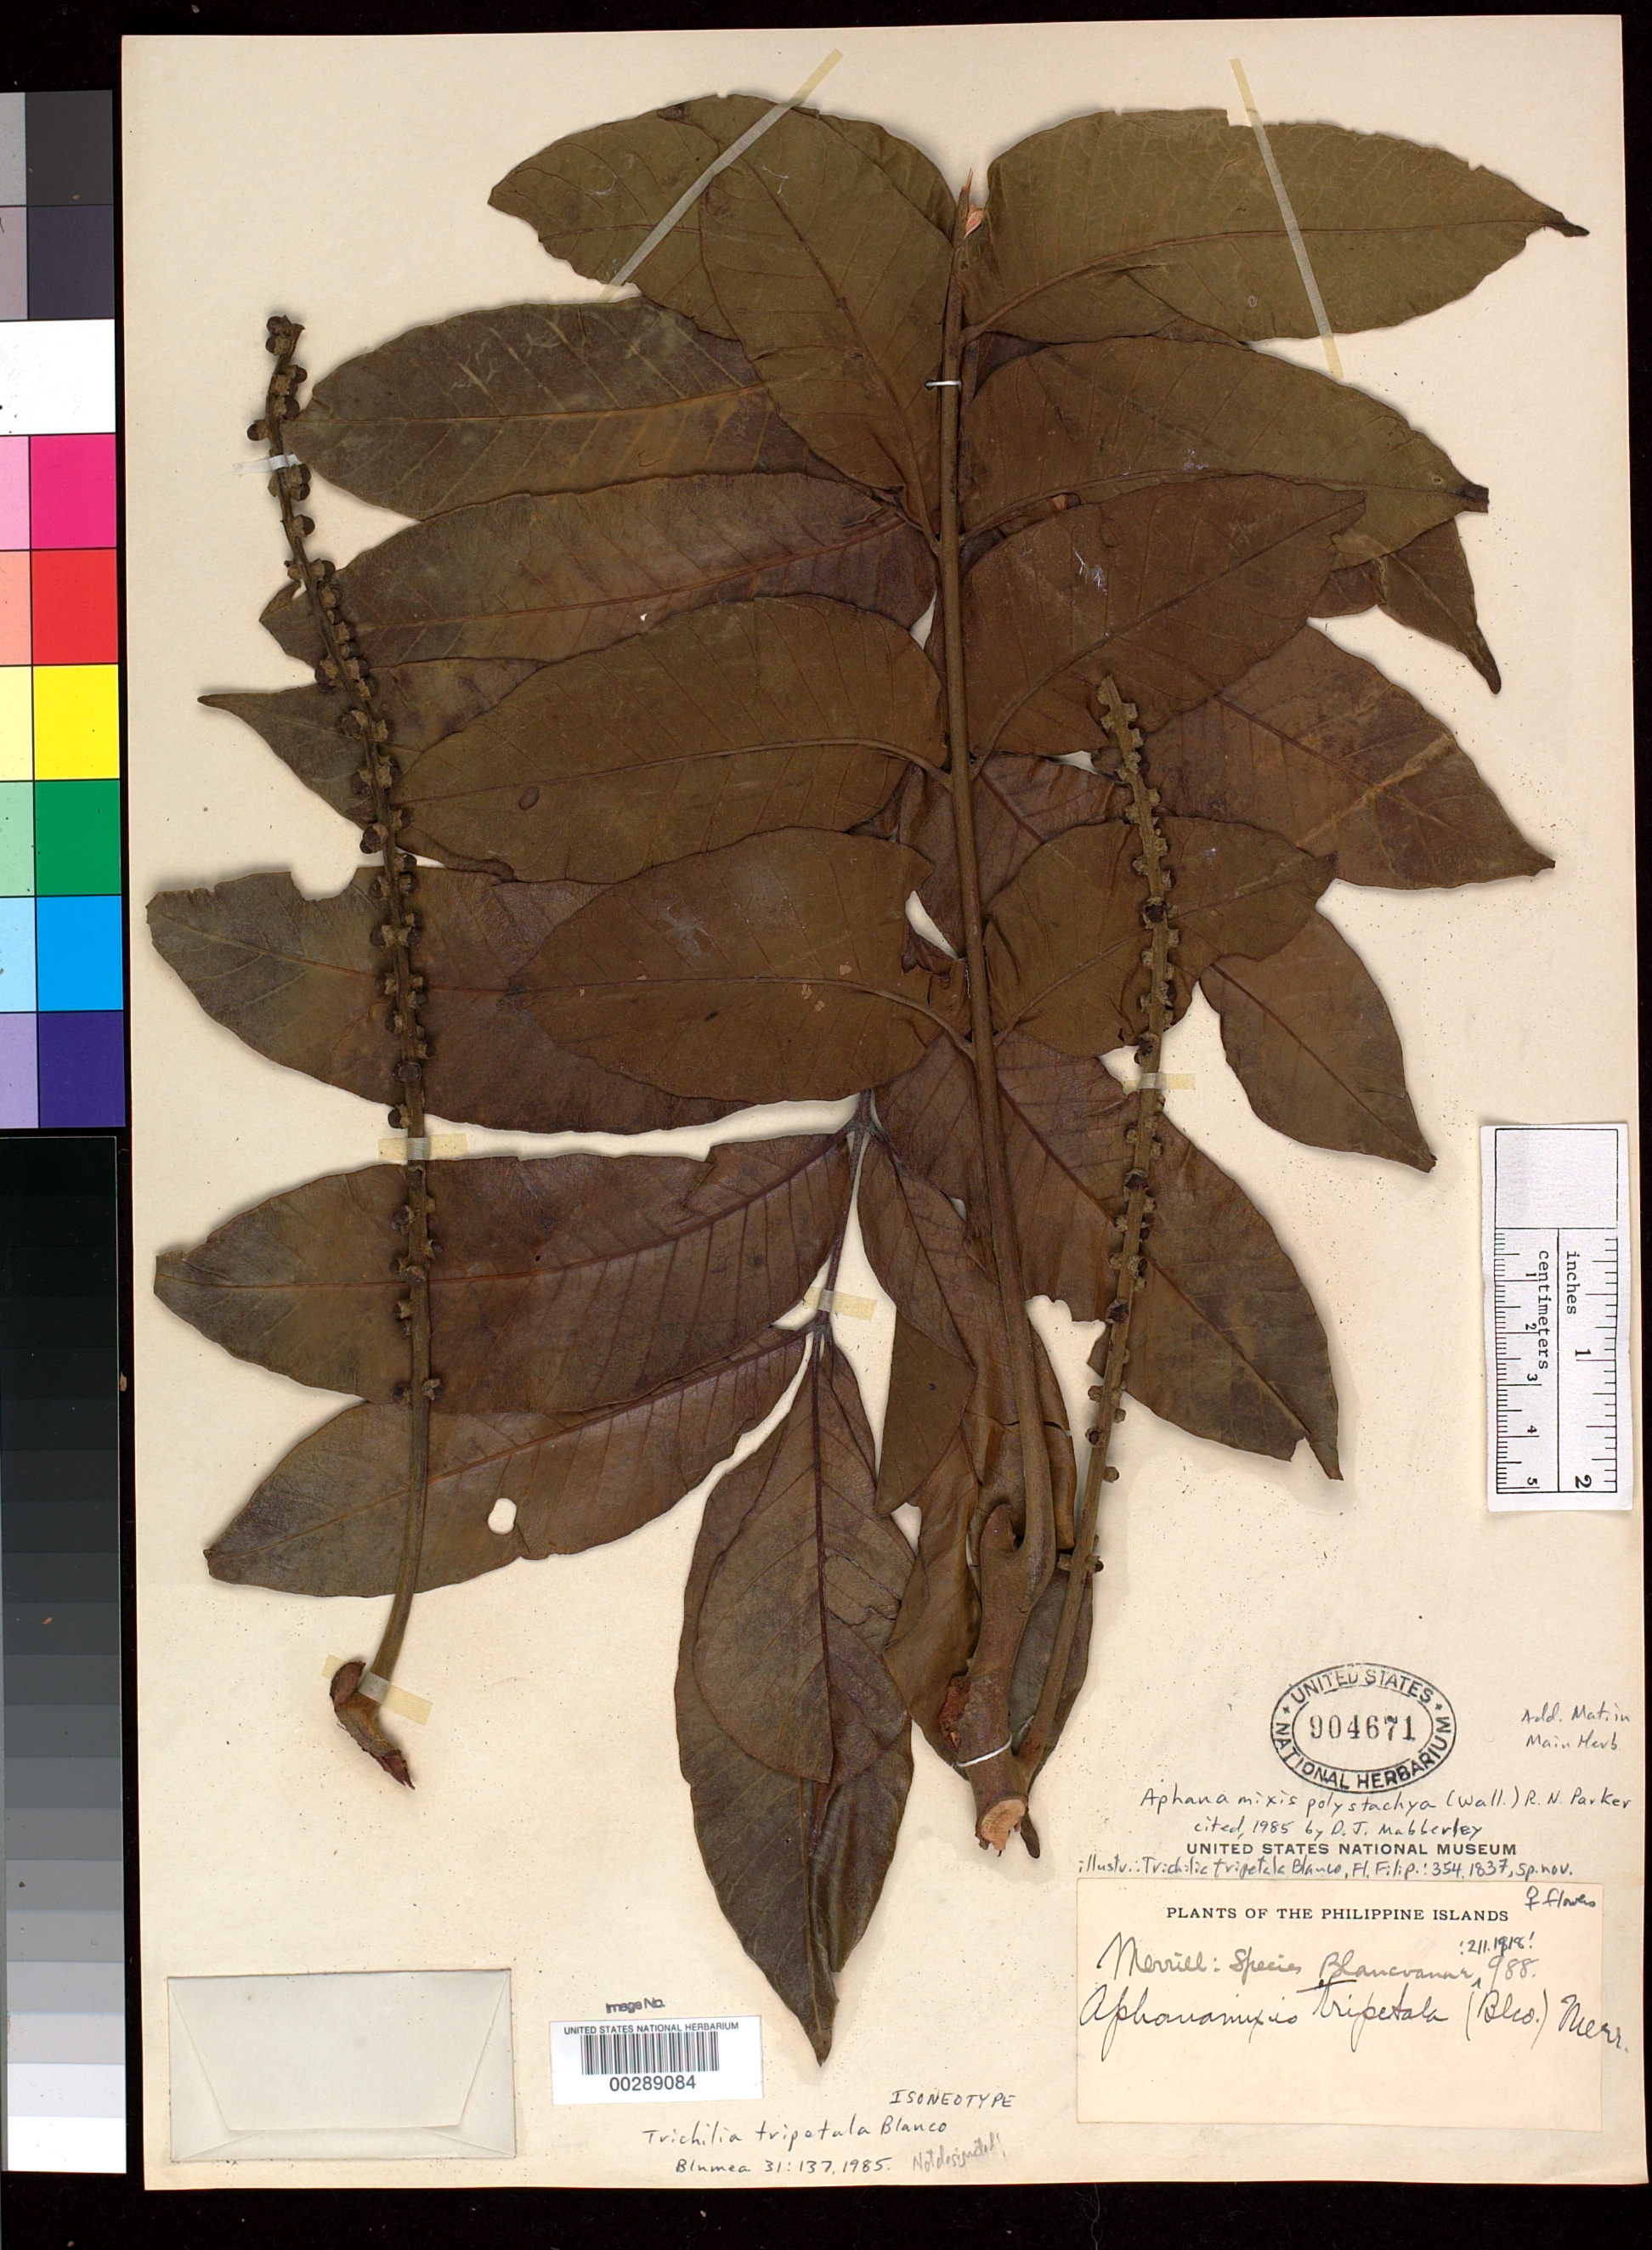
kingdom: Plantae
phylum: Tracheophyta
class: Magnoliopsida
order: Sapindales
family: Meliaceae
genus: Trichilia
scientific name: Trichilia tripetala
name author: Blanco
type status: Isoneotype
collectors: E. D. Merrill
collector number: Sp. Blancoan. 0996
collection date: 1914-09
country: Philippines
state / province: National Capital Region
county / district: Manila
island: Luzon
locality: Manila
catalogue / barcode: US 904679